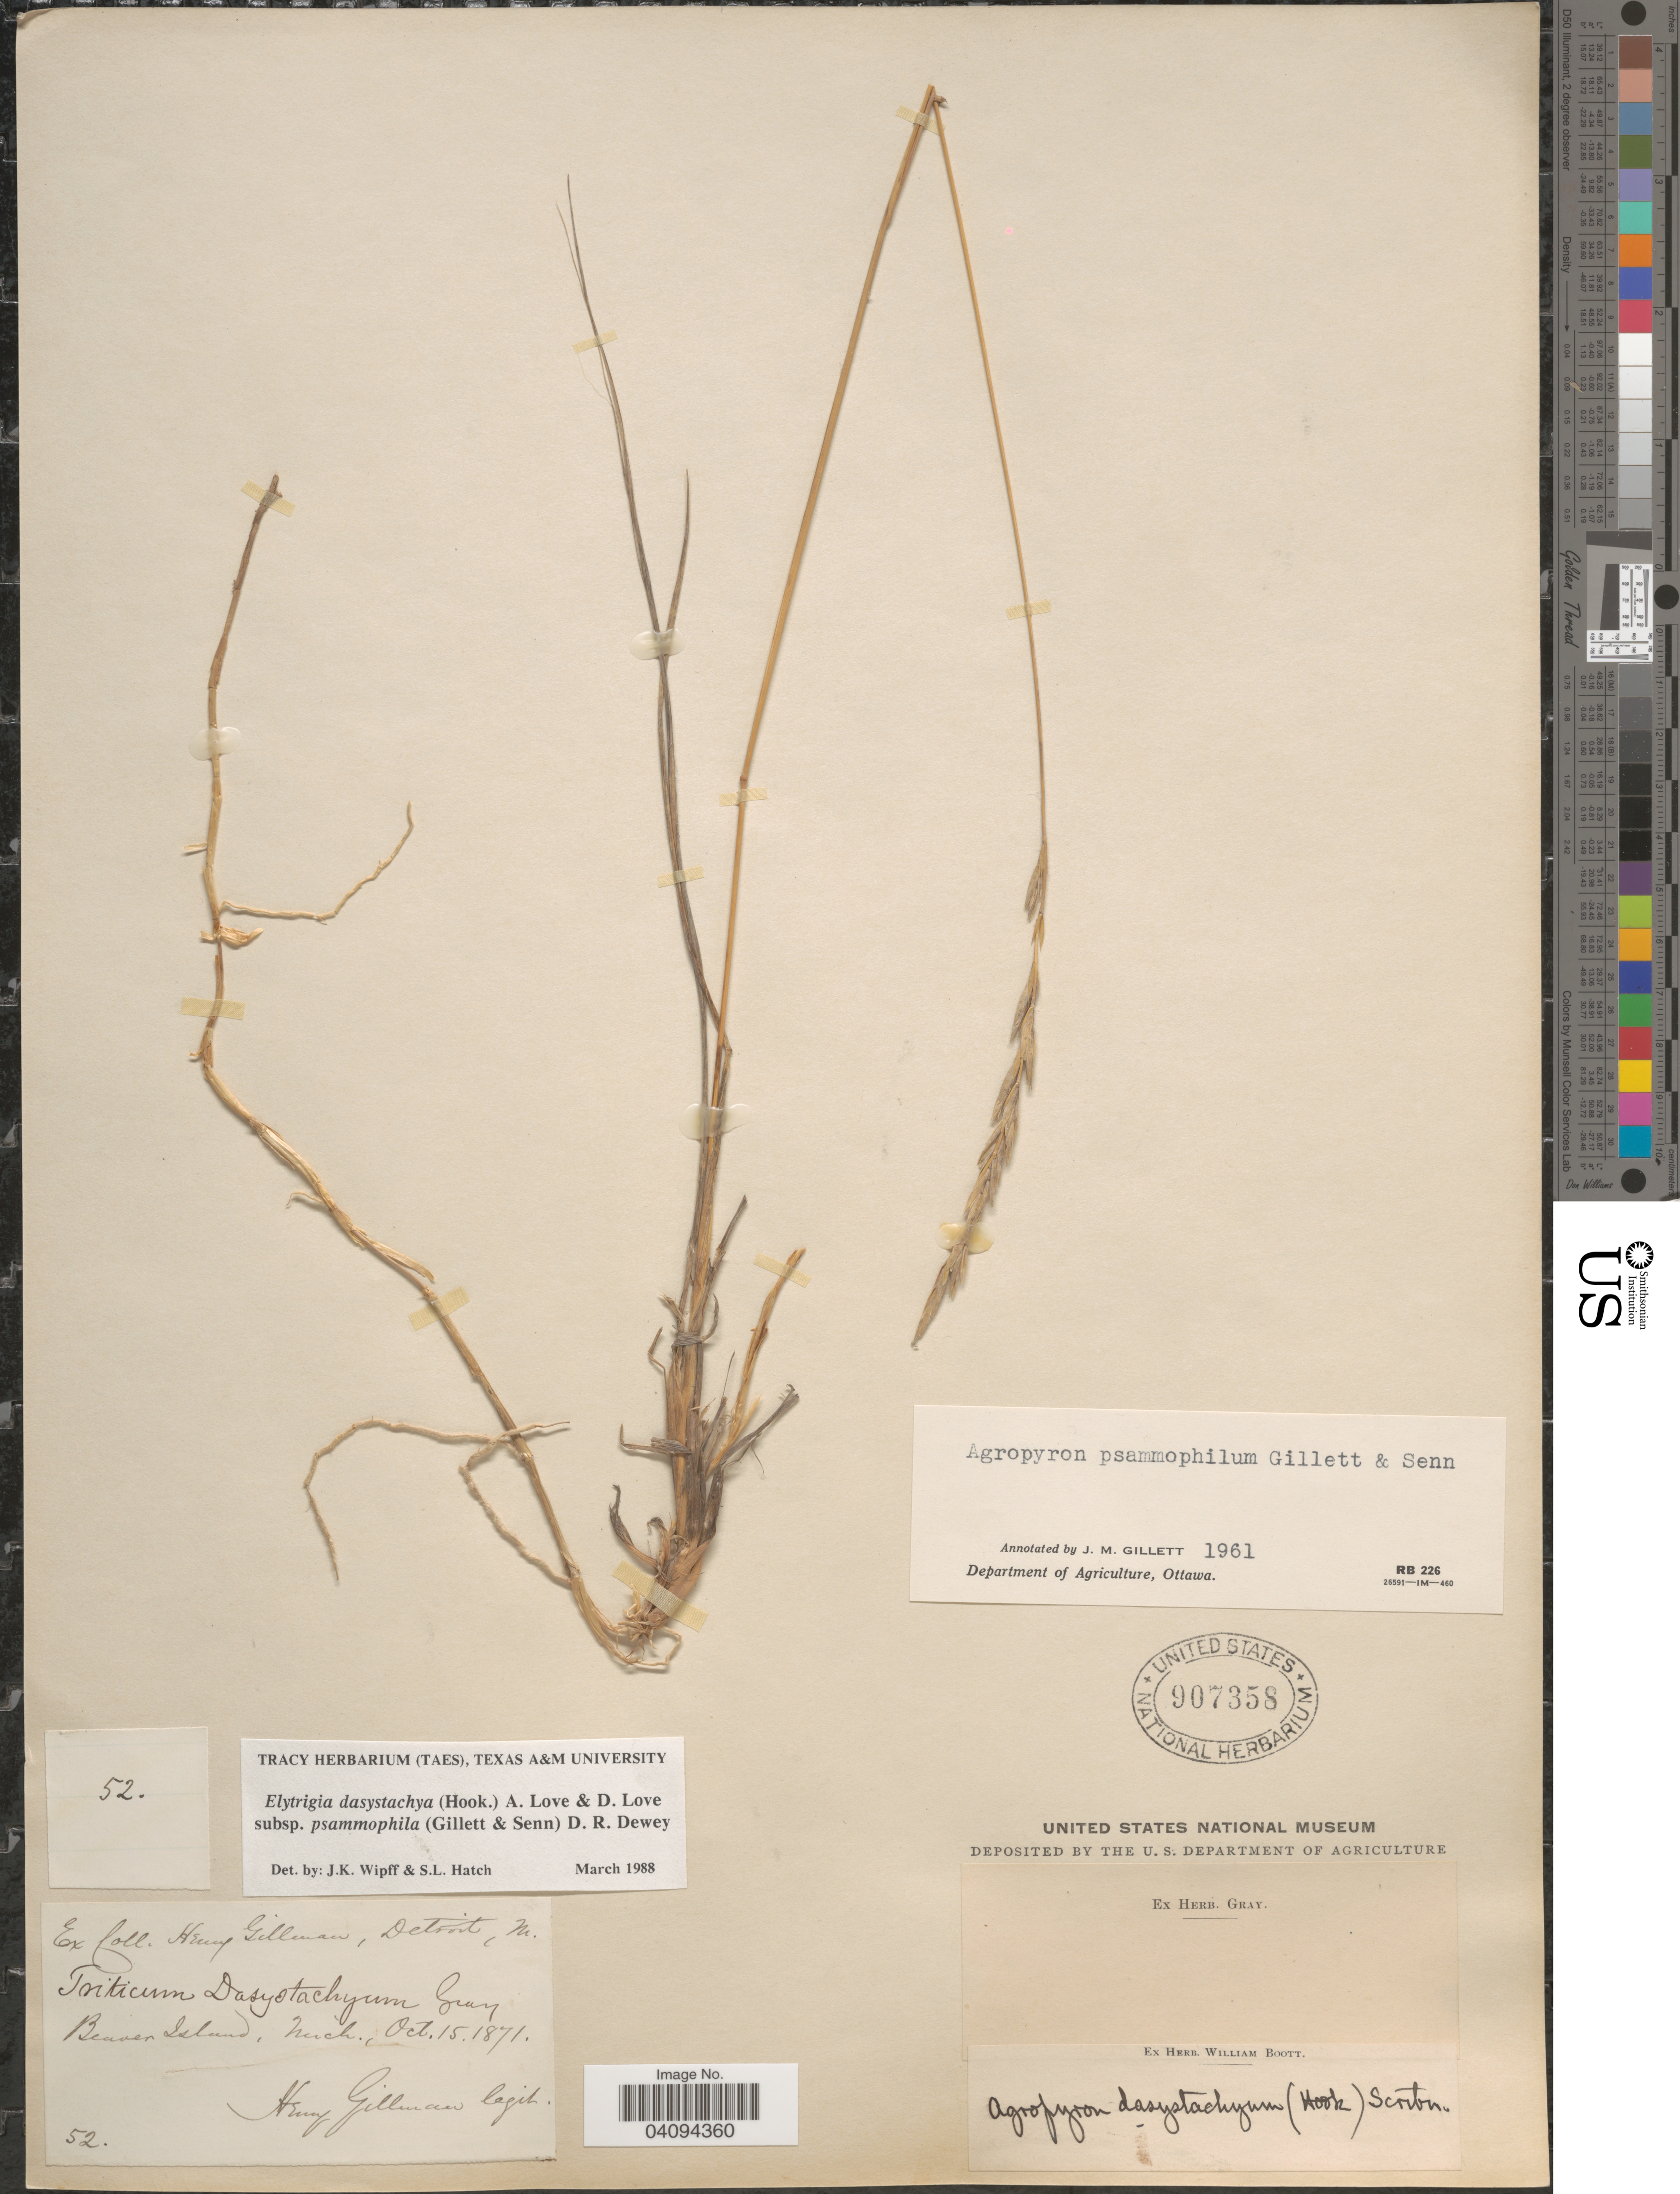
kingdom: Plantae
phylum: Tracheophyta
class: Liliopsida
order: Poales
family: Poaceae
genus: Elymus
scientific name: Elymus lanceolatus subsp. psammophilus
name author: (J.M. Gillett & H. Senn) Á. Löve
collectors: H. Gillman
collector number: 52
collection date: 1871-10-15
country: United States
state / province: Michigan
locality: Beaver Island.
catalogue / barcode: US 907358